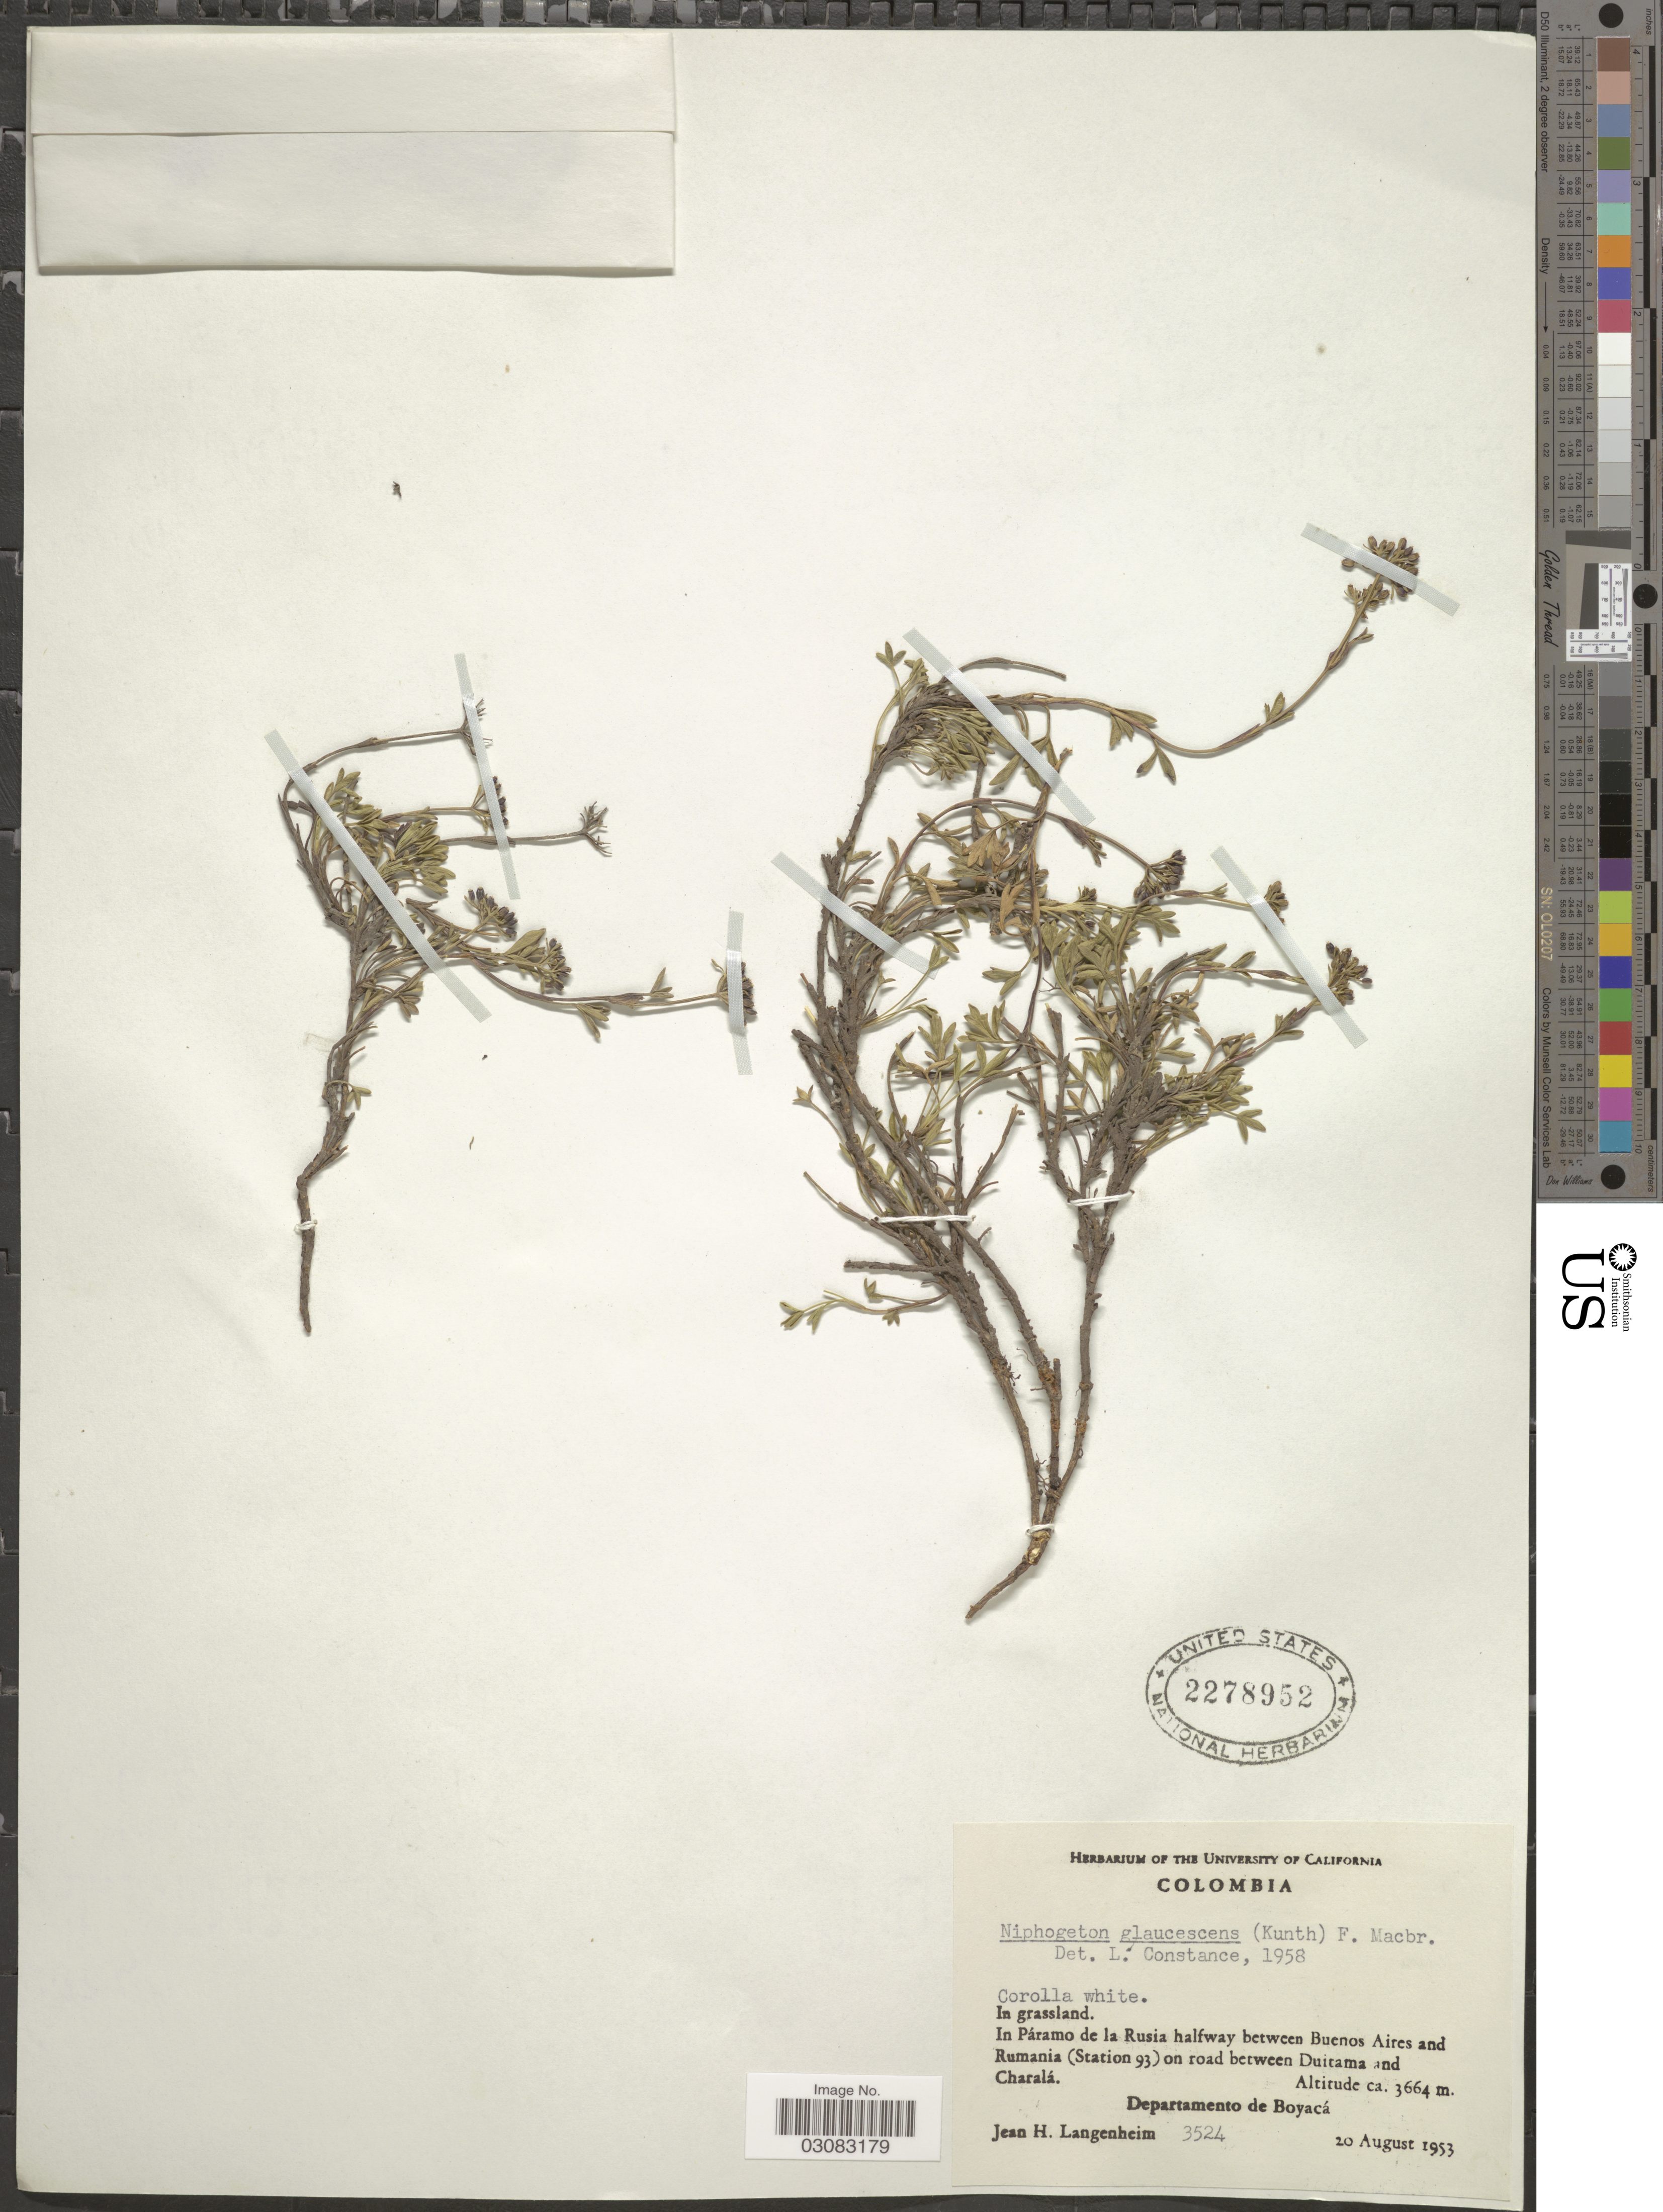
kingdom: Plantae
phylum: Tracheophyta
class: Magnoliopsida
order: Apiales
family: Apiaceae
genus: Niphogeton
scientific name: Niphogeton glaucescens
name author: (Kunth) J.F. Macbr.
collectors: J. H. Langenheim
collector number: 3524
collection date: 1953-08-20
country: Colombia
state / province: Boyacá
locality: In Páramo de la Rusia halfway between Buenos Aires and Rumania (Station 93) on road between Duitama and Charalá. Departamento de Boyacá.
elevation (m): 3664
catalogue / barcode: US 2278952